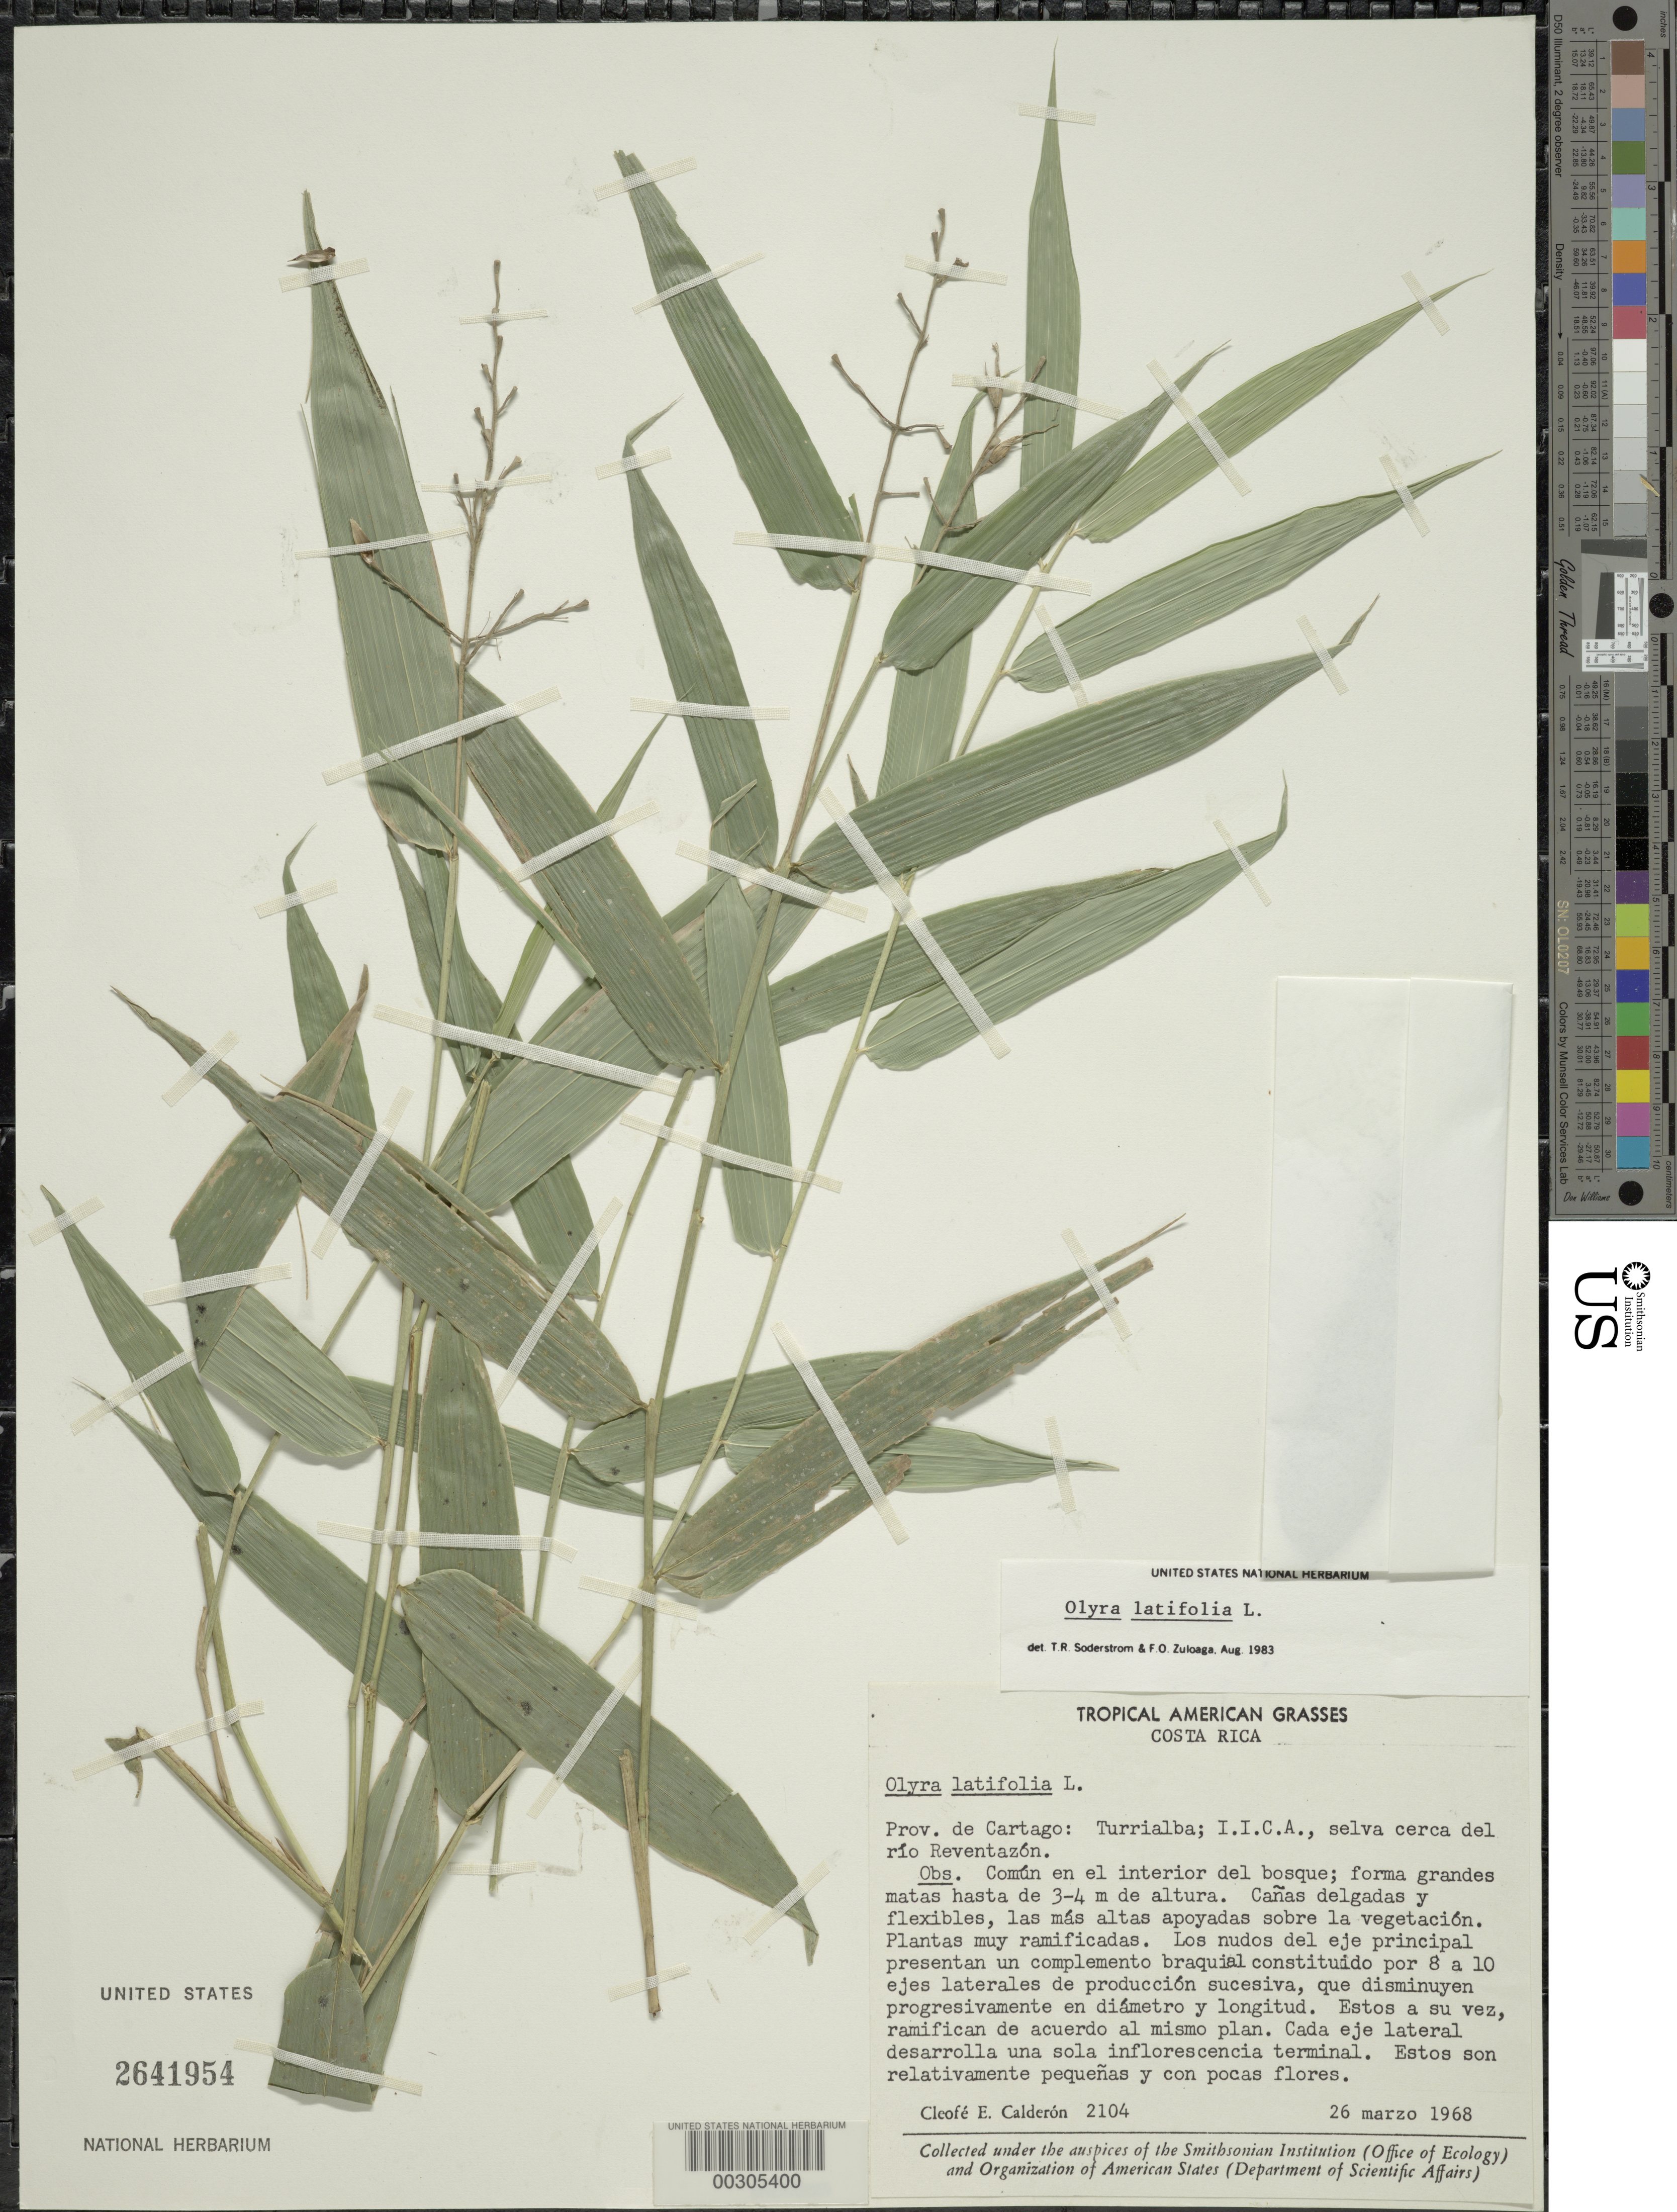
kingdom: Plantae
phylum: Tracheophyta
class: Liliopsida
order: Poales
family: Poaceae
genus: Olyra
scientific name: Olyra latifolia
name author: L.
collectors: C. E. Calderón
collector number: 2104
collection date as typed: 26 Mar 1968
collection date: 1968-03-26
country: Costa Rica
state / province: Cartago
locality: Turrialba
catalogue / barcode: US 2641954